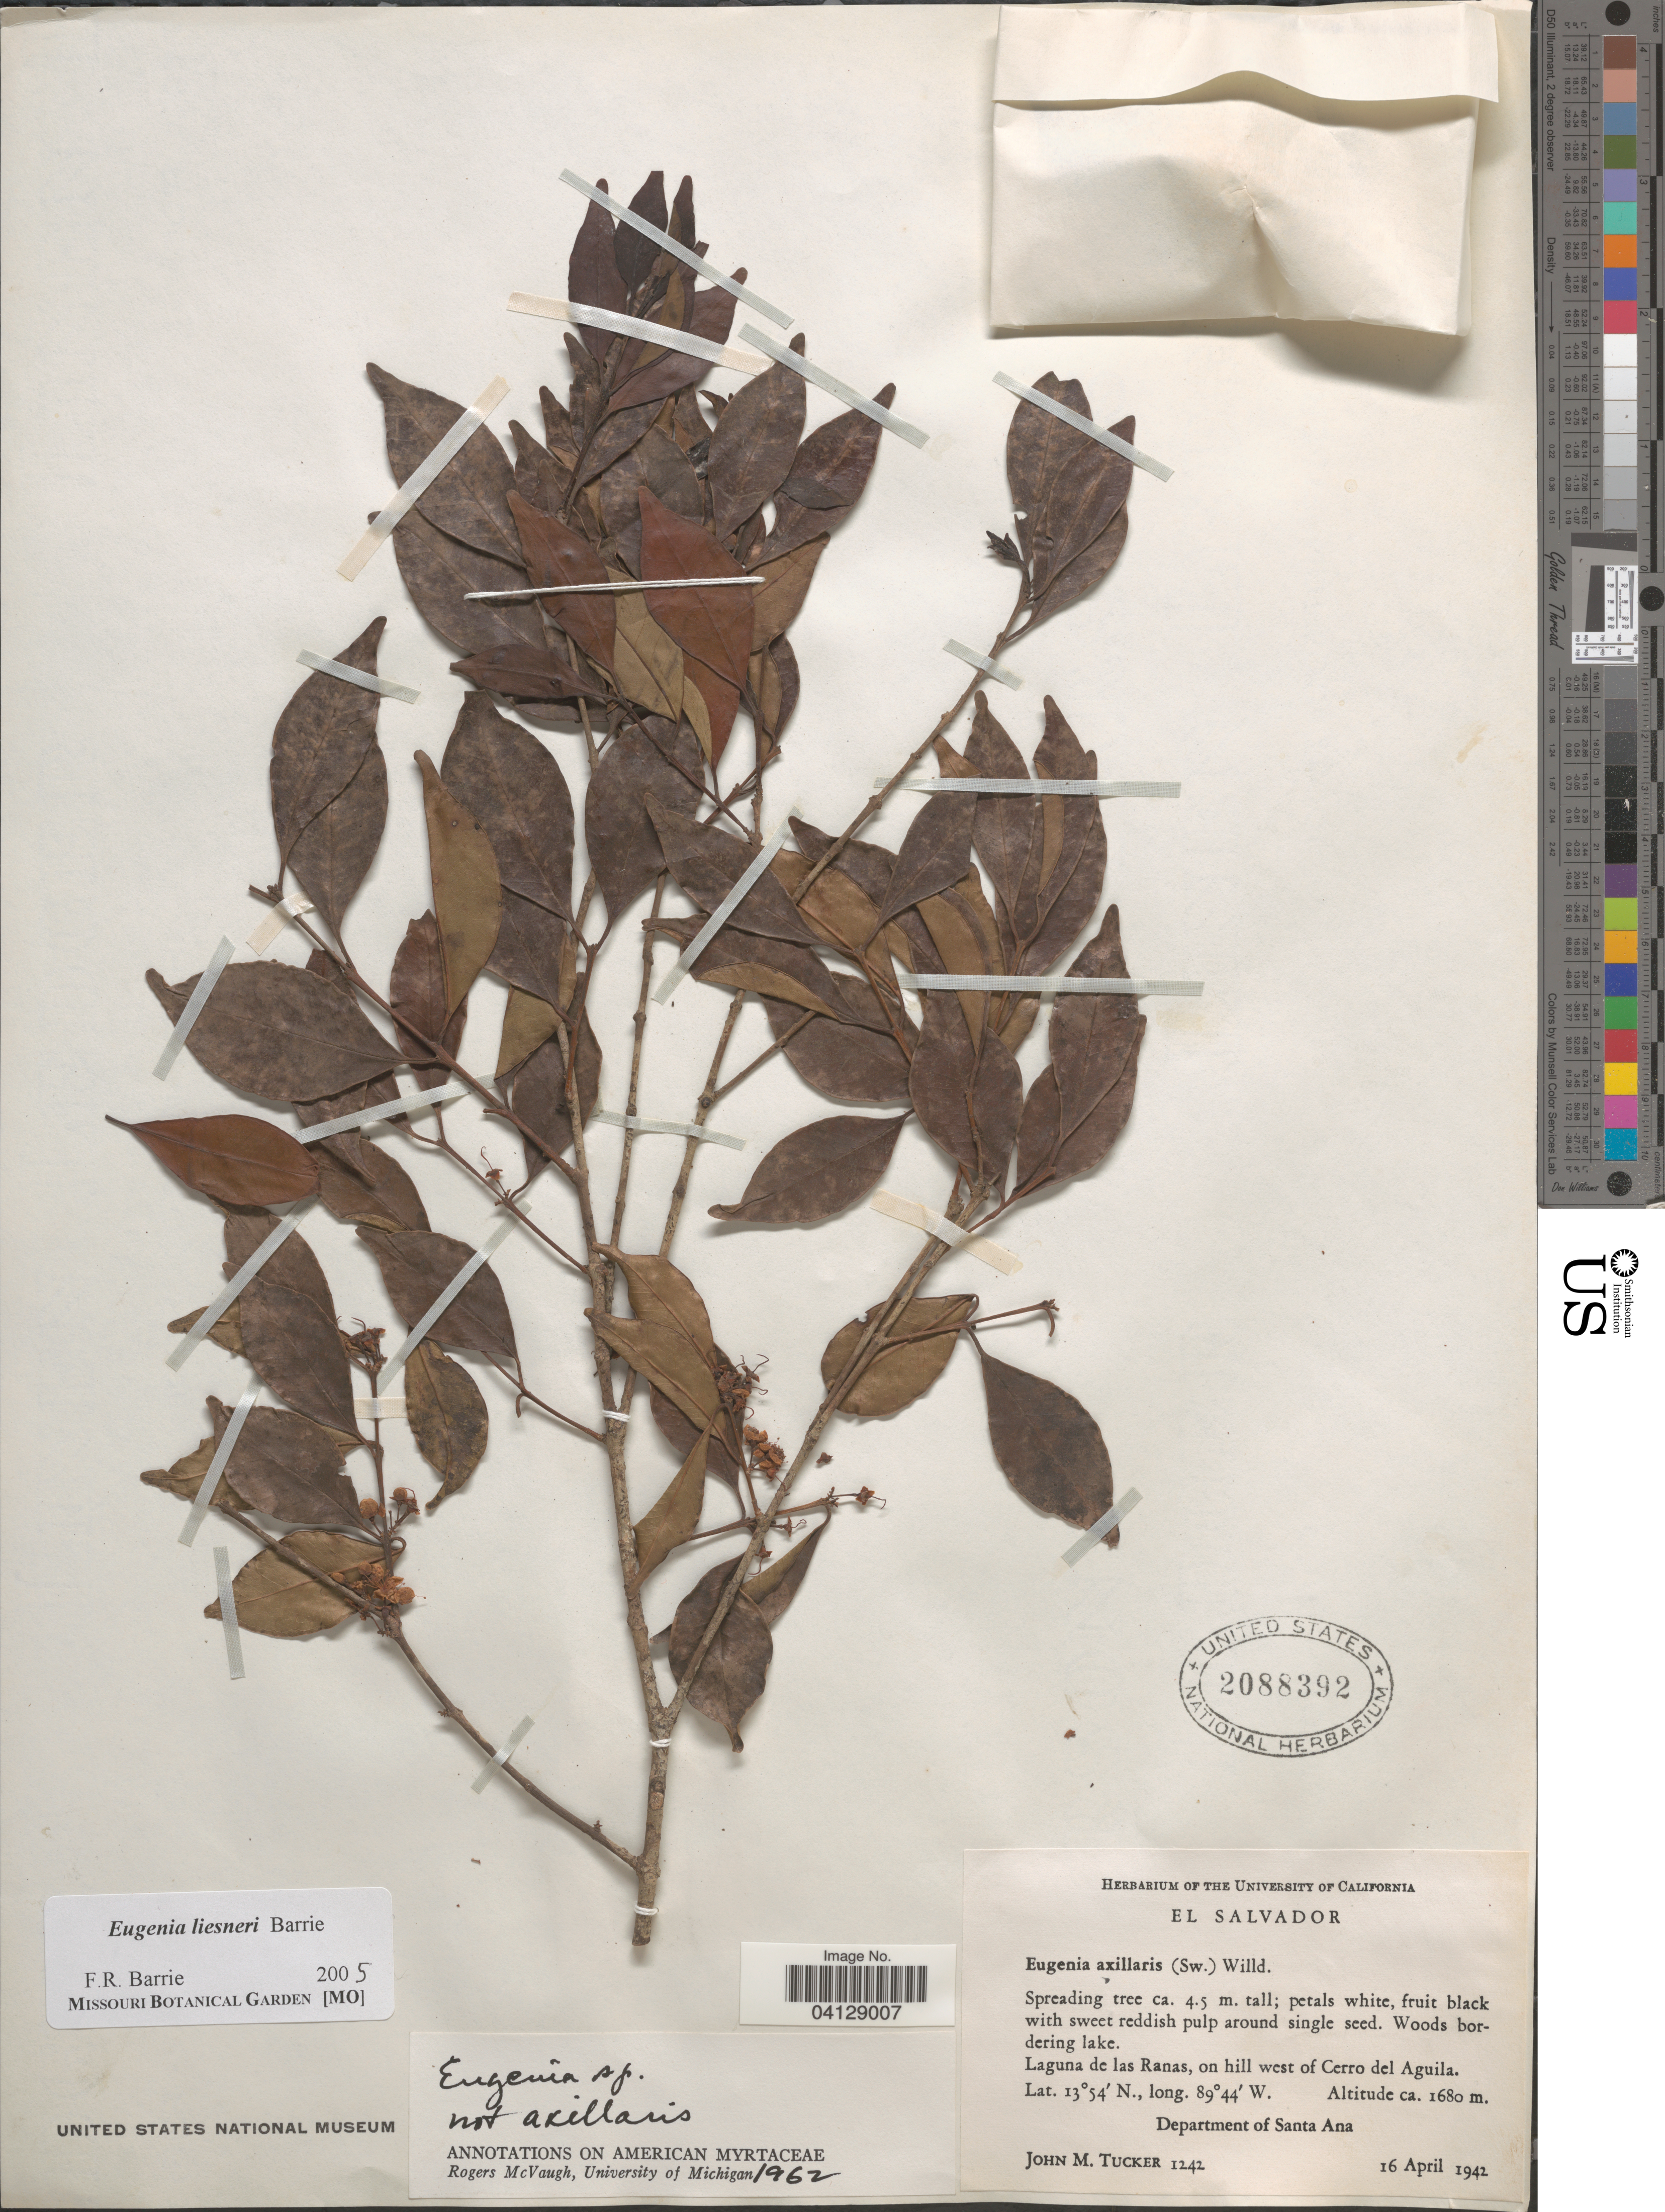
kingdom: Plantae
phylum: Tracheophyta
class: Magnoliopsida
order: Myrtales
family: Myrtaceae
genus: Eugenia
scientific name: Eugenia liesneri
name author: Barrie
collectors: J. M. Tucker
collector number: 1242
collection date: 1942-04-16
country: El Salvador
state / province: Santa Ana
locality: Laguna de las Ranas, on hill west of Cerro del Aguila. Department of Santa Ana.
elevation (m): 1680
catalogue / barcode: US 2088392